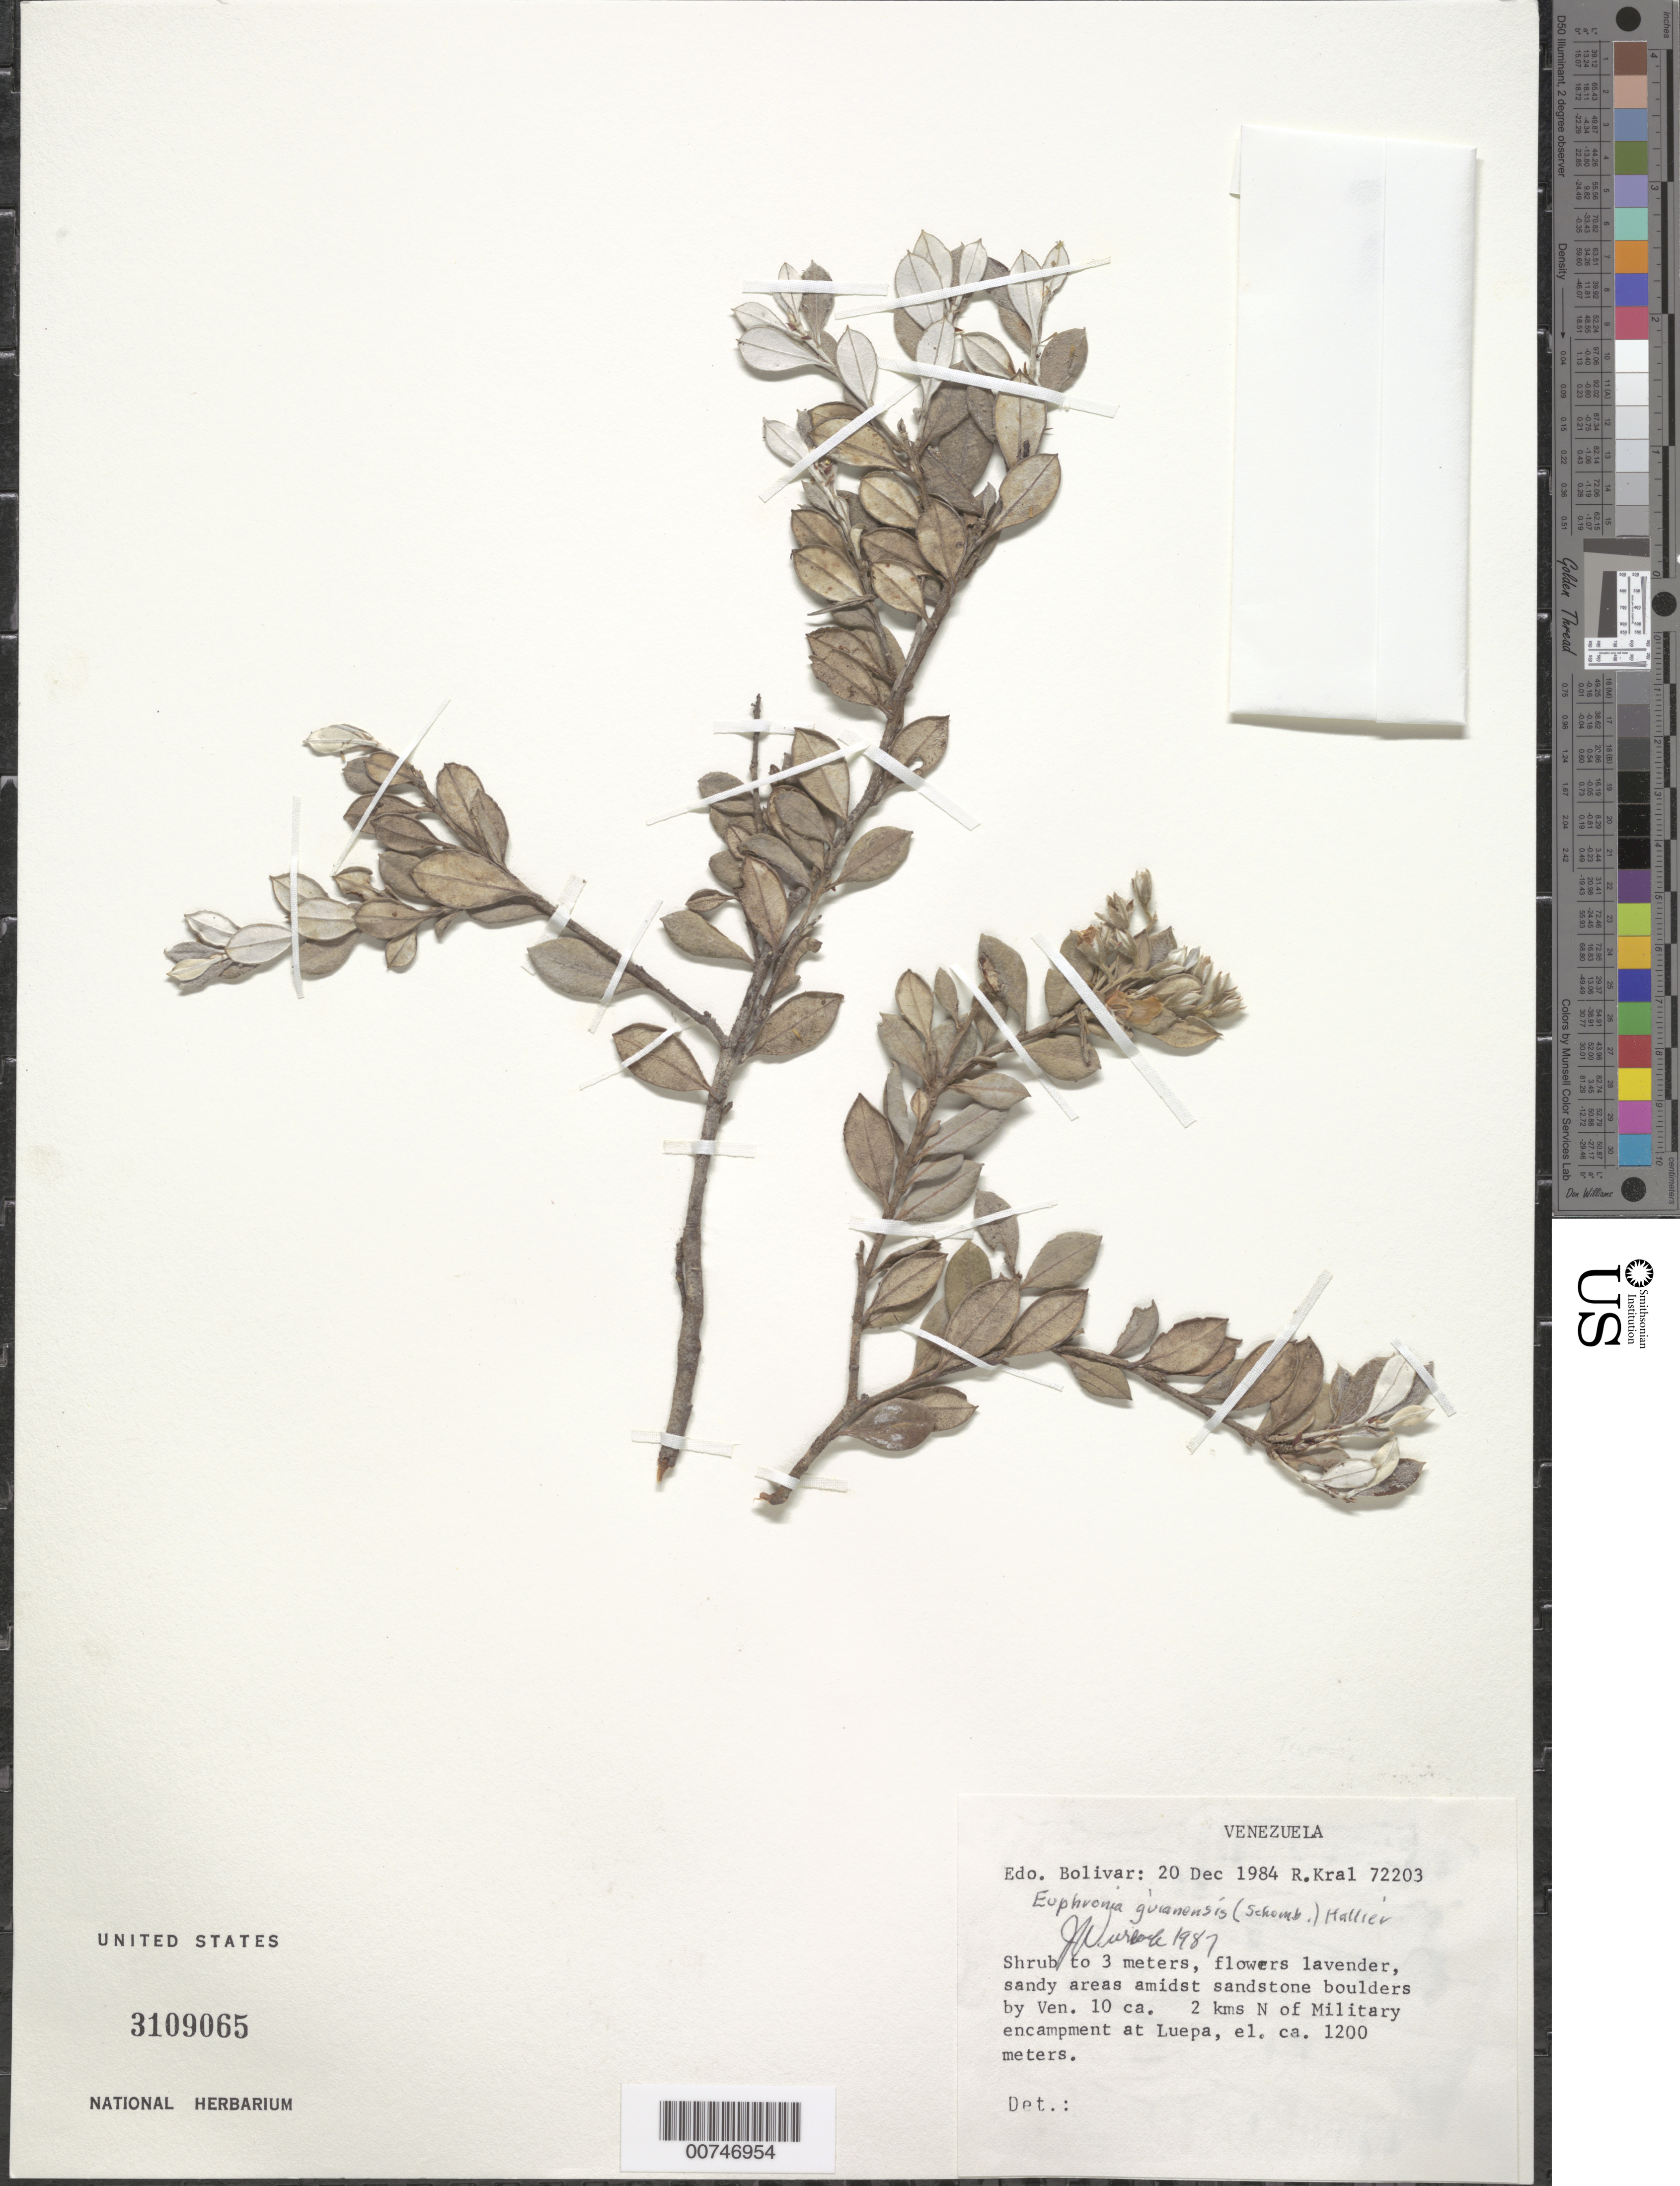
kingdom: Plantae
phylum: Tracheophyta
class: Magnoliopsida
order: Malpighiales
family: Euphroniaceae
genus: Euphronia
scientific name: Euphronia guianensis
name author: (R.H. Schomb.) Hallier f.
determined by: Wurdack, John J., (US), US (UNITED STATES)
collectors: R. Kral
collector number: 72203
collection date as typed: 20-Dec-84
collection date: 1984-12-20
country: Venezuela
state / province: Bolívar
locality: Gran Sabana, 2 km N of Military Base at Luepa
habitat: Sandy area among large sandstone boulders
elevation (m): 1200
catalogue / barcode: US 3109065